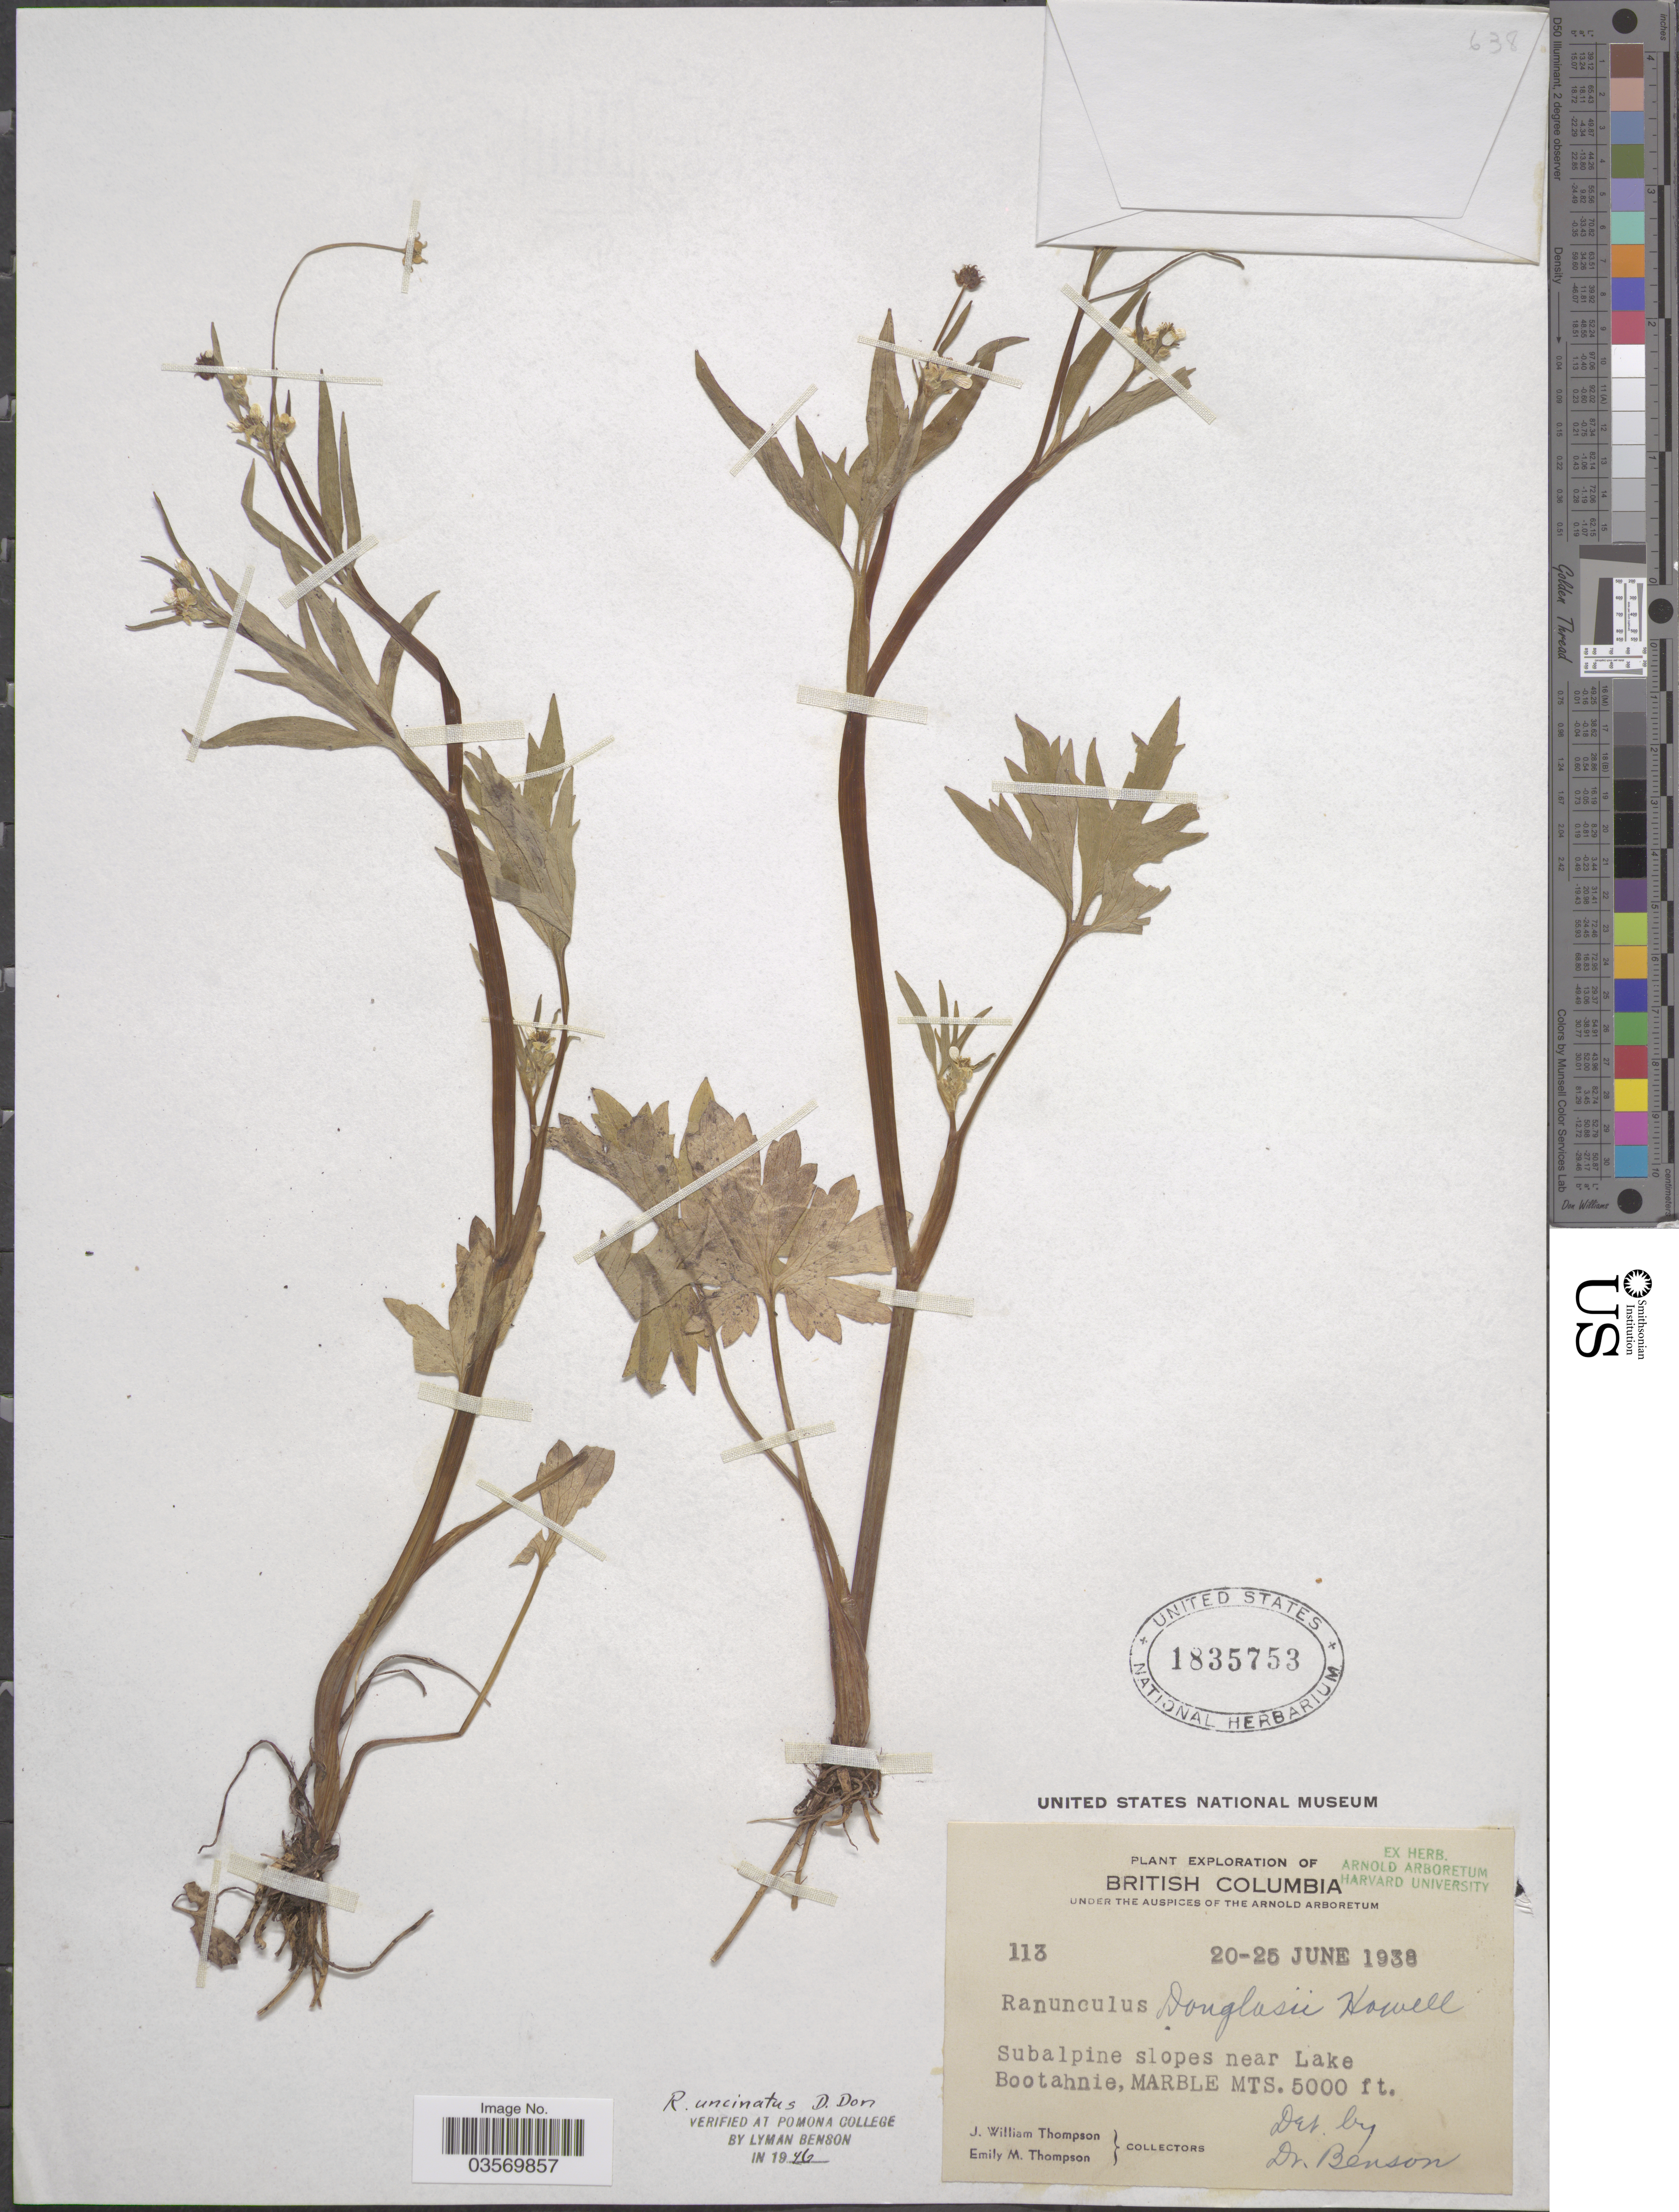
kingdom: Plantae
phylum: Tracheophyta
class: Magnoliopsida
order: Ranunculales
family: Ranunculaceae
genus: Ranunculus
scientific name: Ranunculus uncinatus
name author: D. Don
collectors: J. W. Thompson & E. M. Thompson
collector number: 113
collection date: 1938-06-20/1938-06-25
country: Canada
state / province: British Columbia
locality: Subalpine slopes near Lake Bootahnie, Marble Mts.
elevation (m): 1524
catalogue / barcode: US 1835753